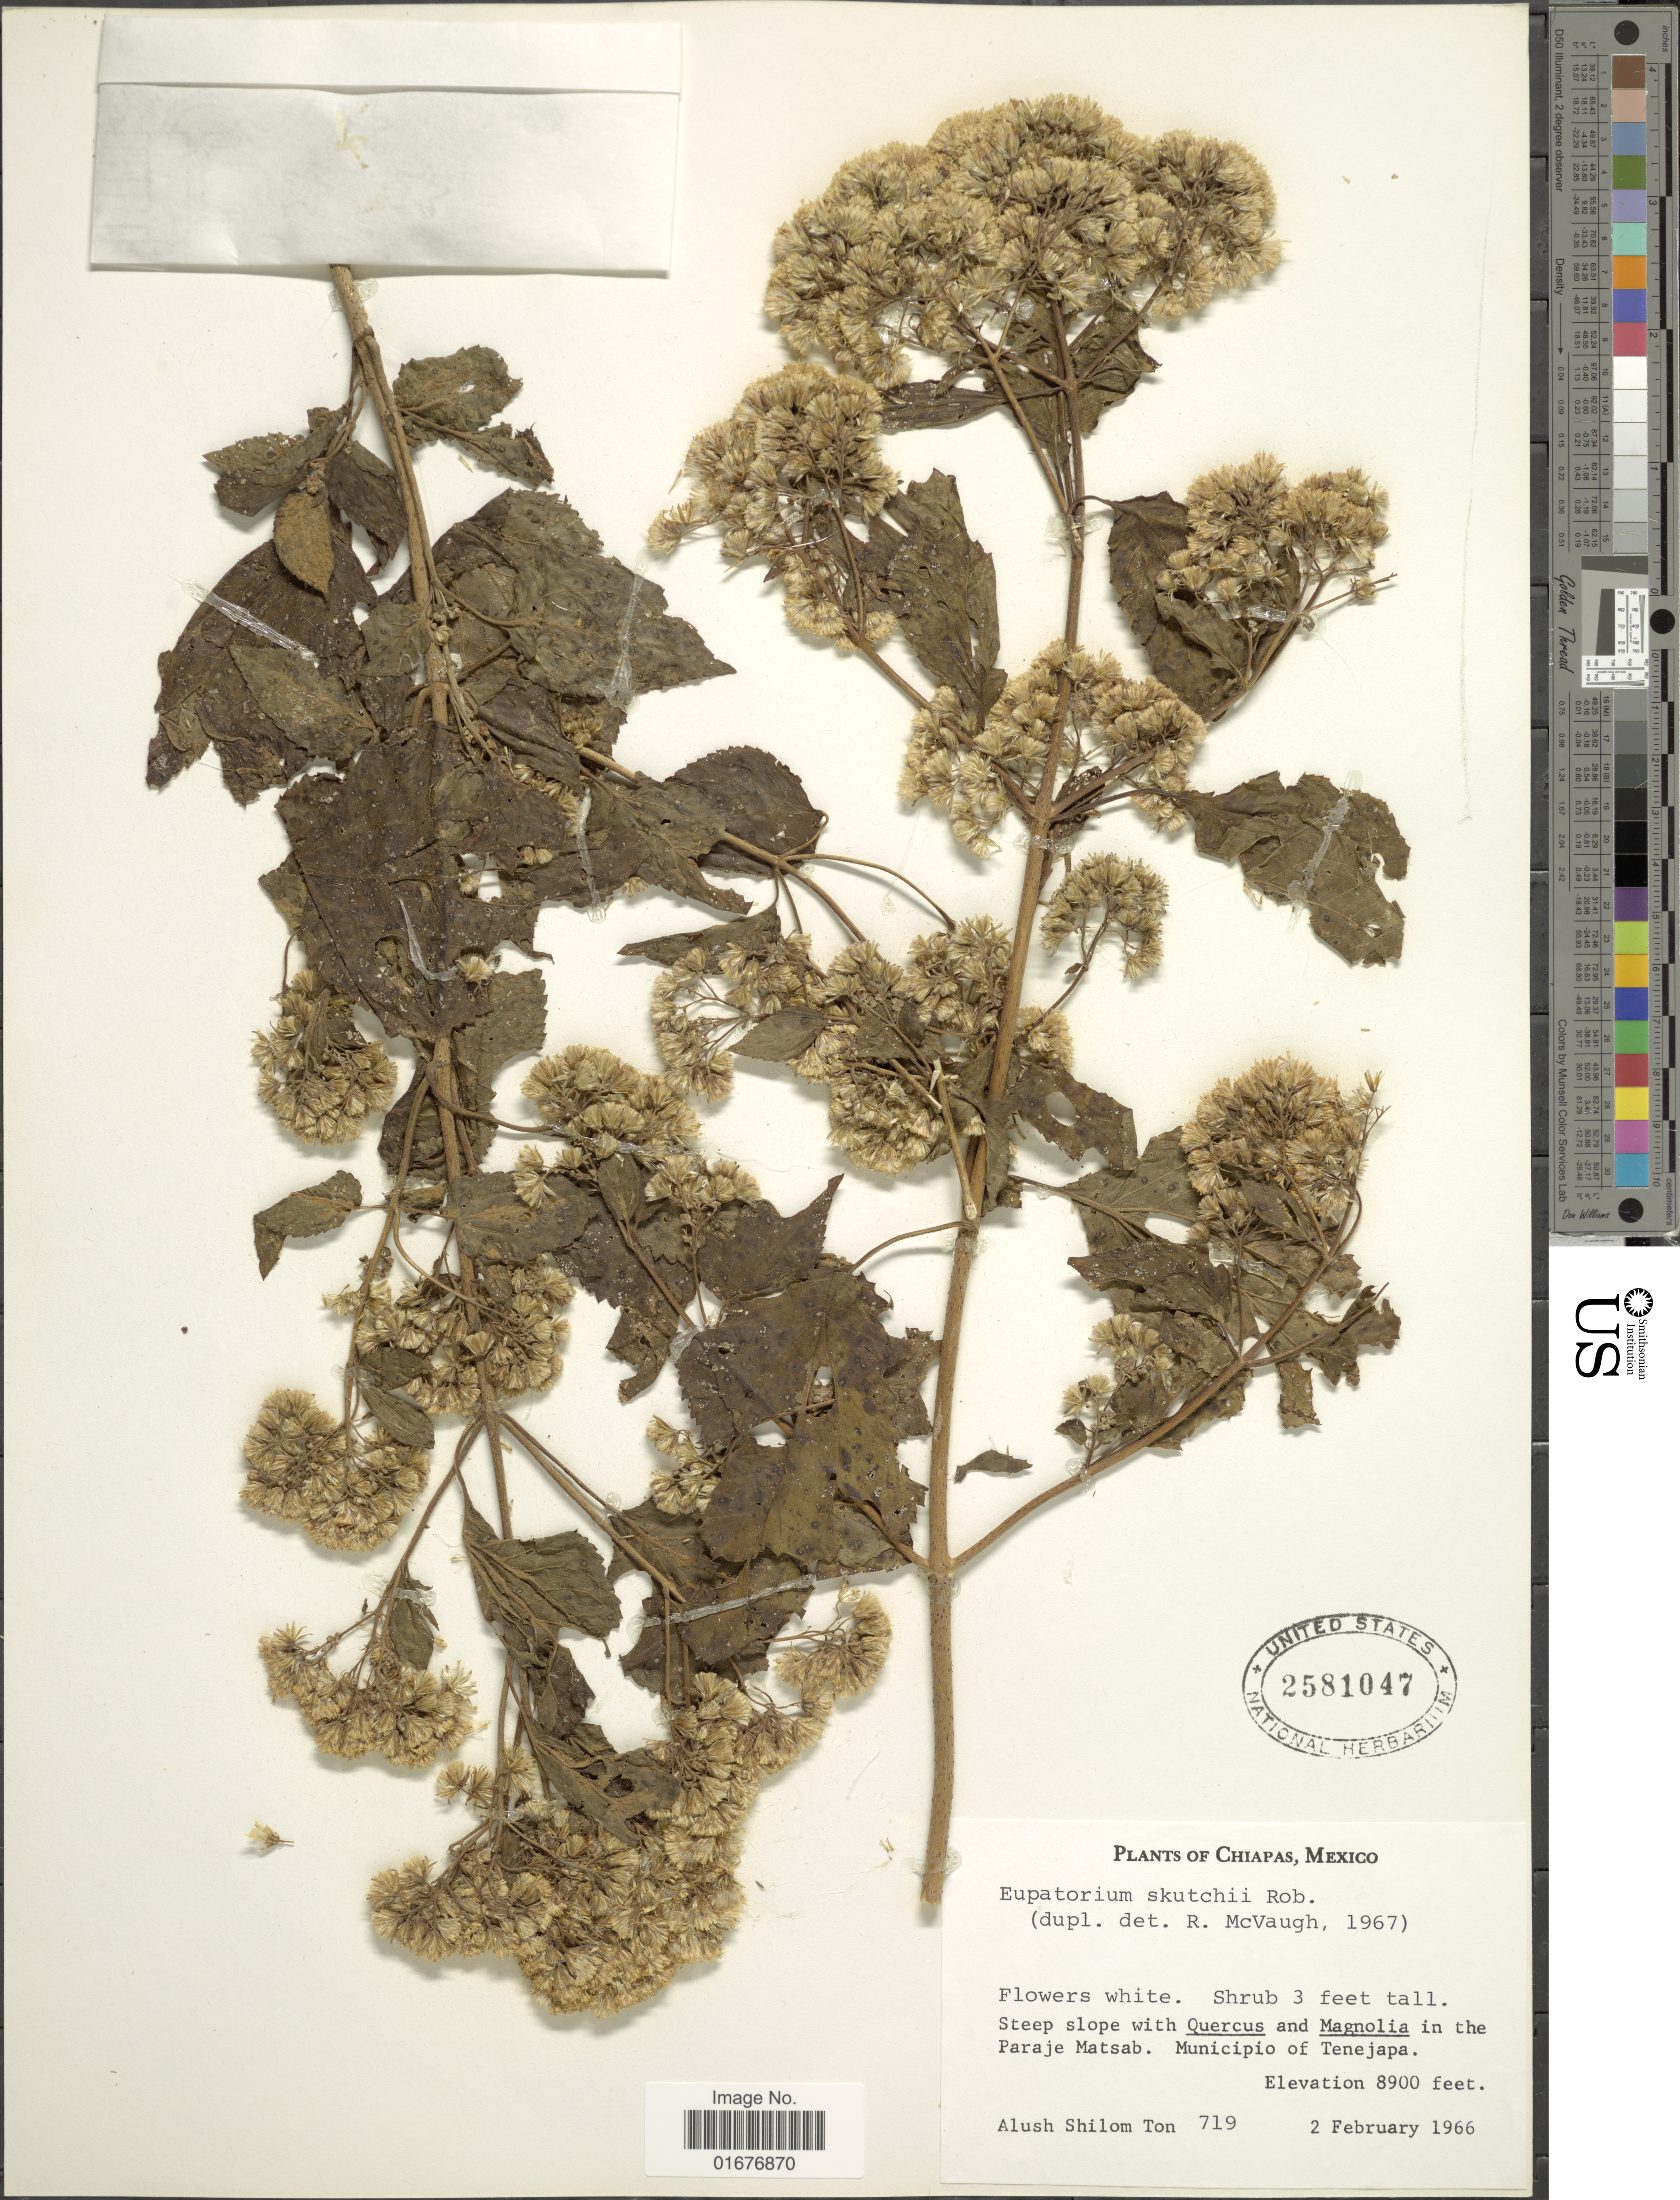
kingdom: Plantae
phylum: Tracheophyta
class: Magnoliopsida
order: Asterales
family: Asteraceae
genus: Ageratina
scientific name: Ageratina skutchii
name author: (B.L. Rob.) R.M. King & H. Rob.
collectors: A. S. Ton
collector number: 719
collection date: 1966-02-02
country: Mexico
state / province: Chiapas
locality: Municipio of Tenejapa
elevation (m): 2713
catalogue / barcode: US 2581047